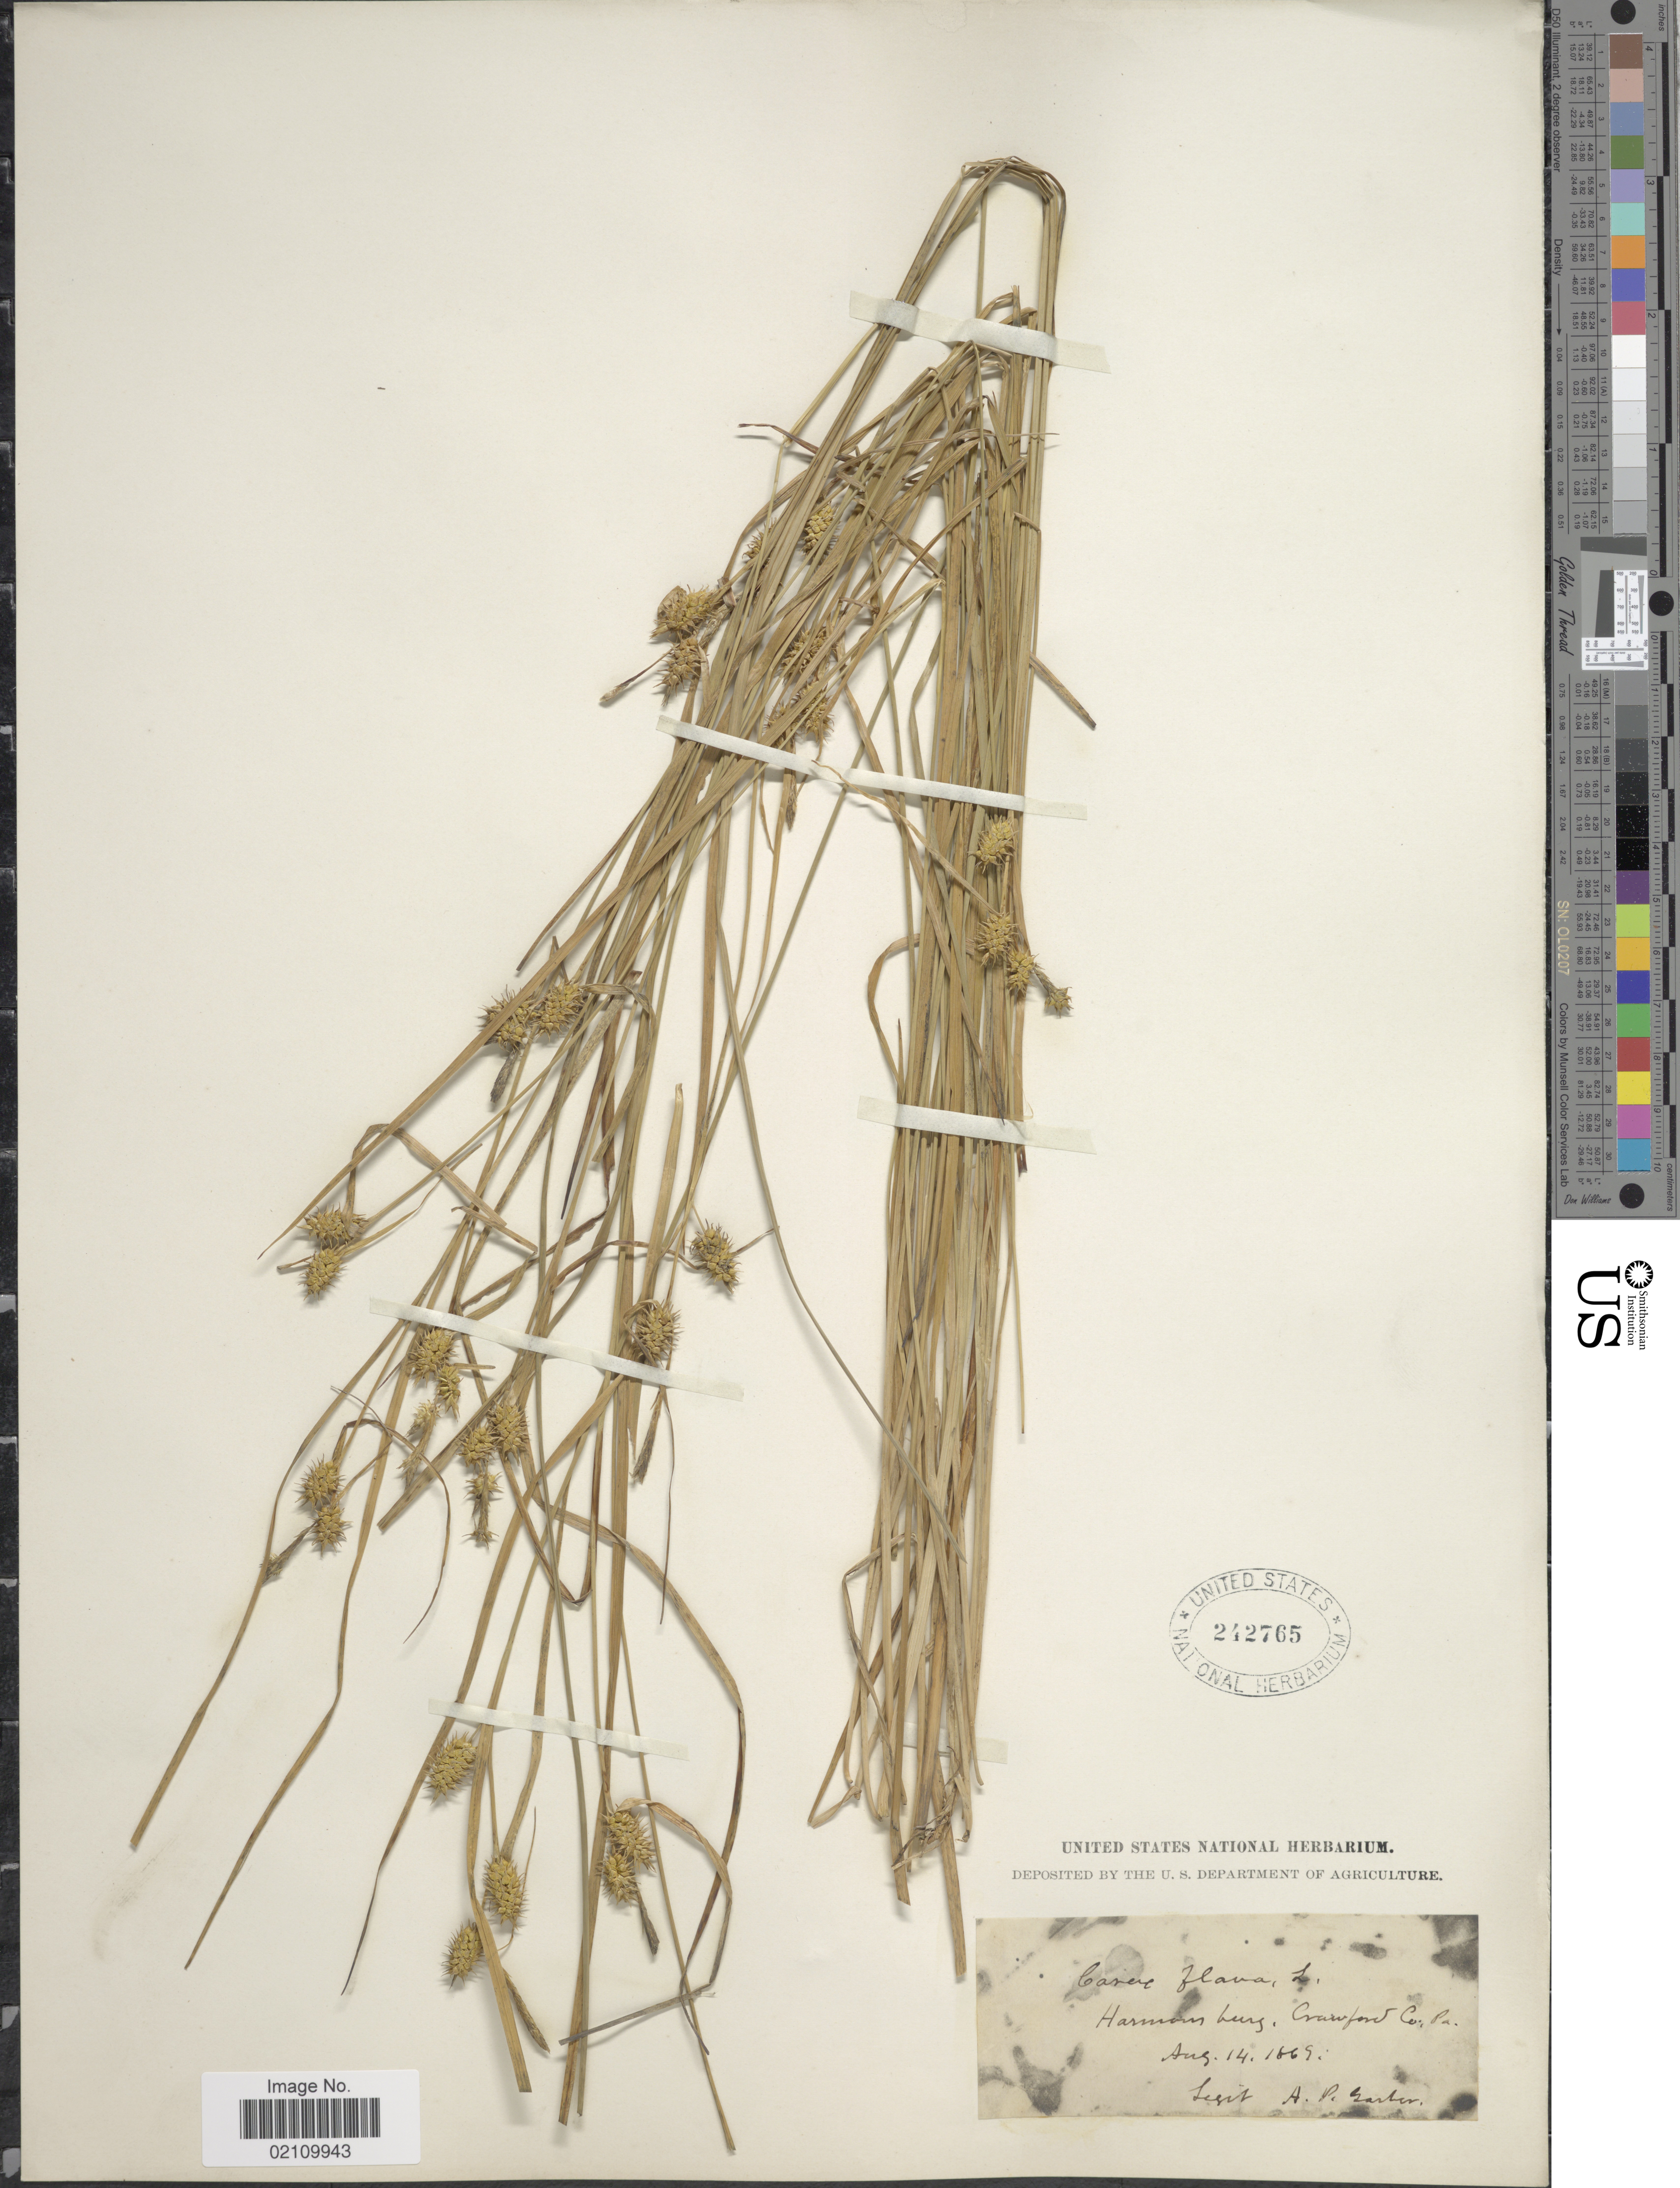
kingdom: Plantae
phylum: Tracheophyta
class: Liliopsida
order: Poales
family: Cyperaceae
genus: Carex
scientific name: Carex flava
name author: L.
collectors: A. P. Garber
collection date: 1869-08-14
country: United States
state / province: Pennsylvania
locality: Harmonsburg, Crawford Co., Pa.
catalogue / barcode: US 242765